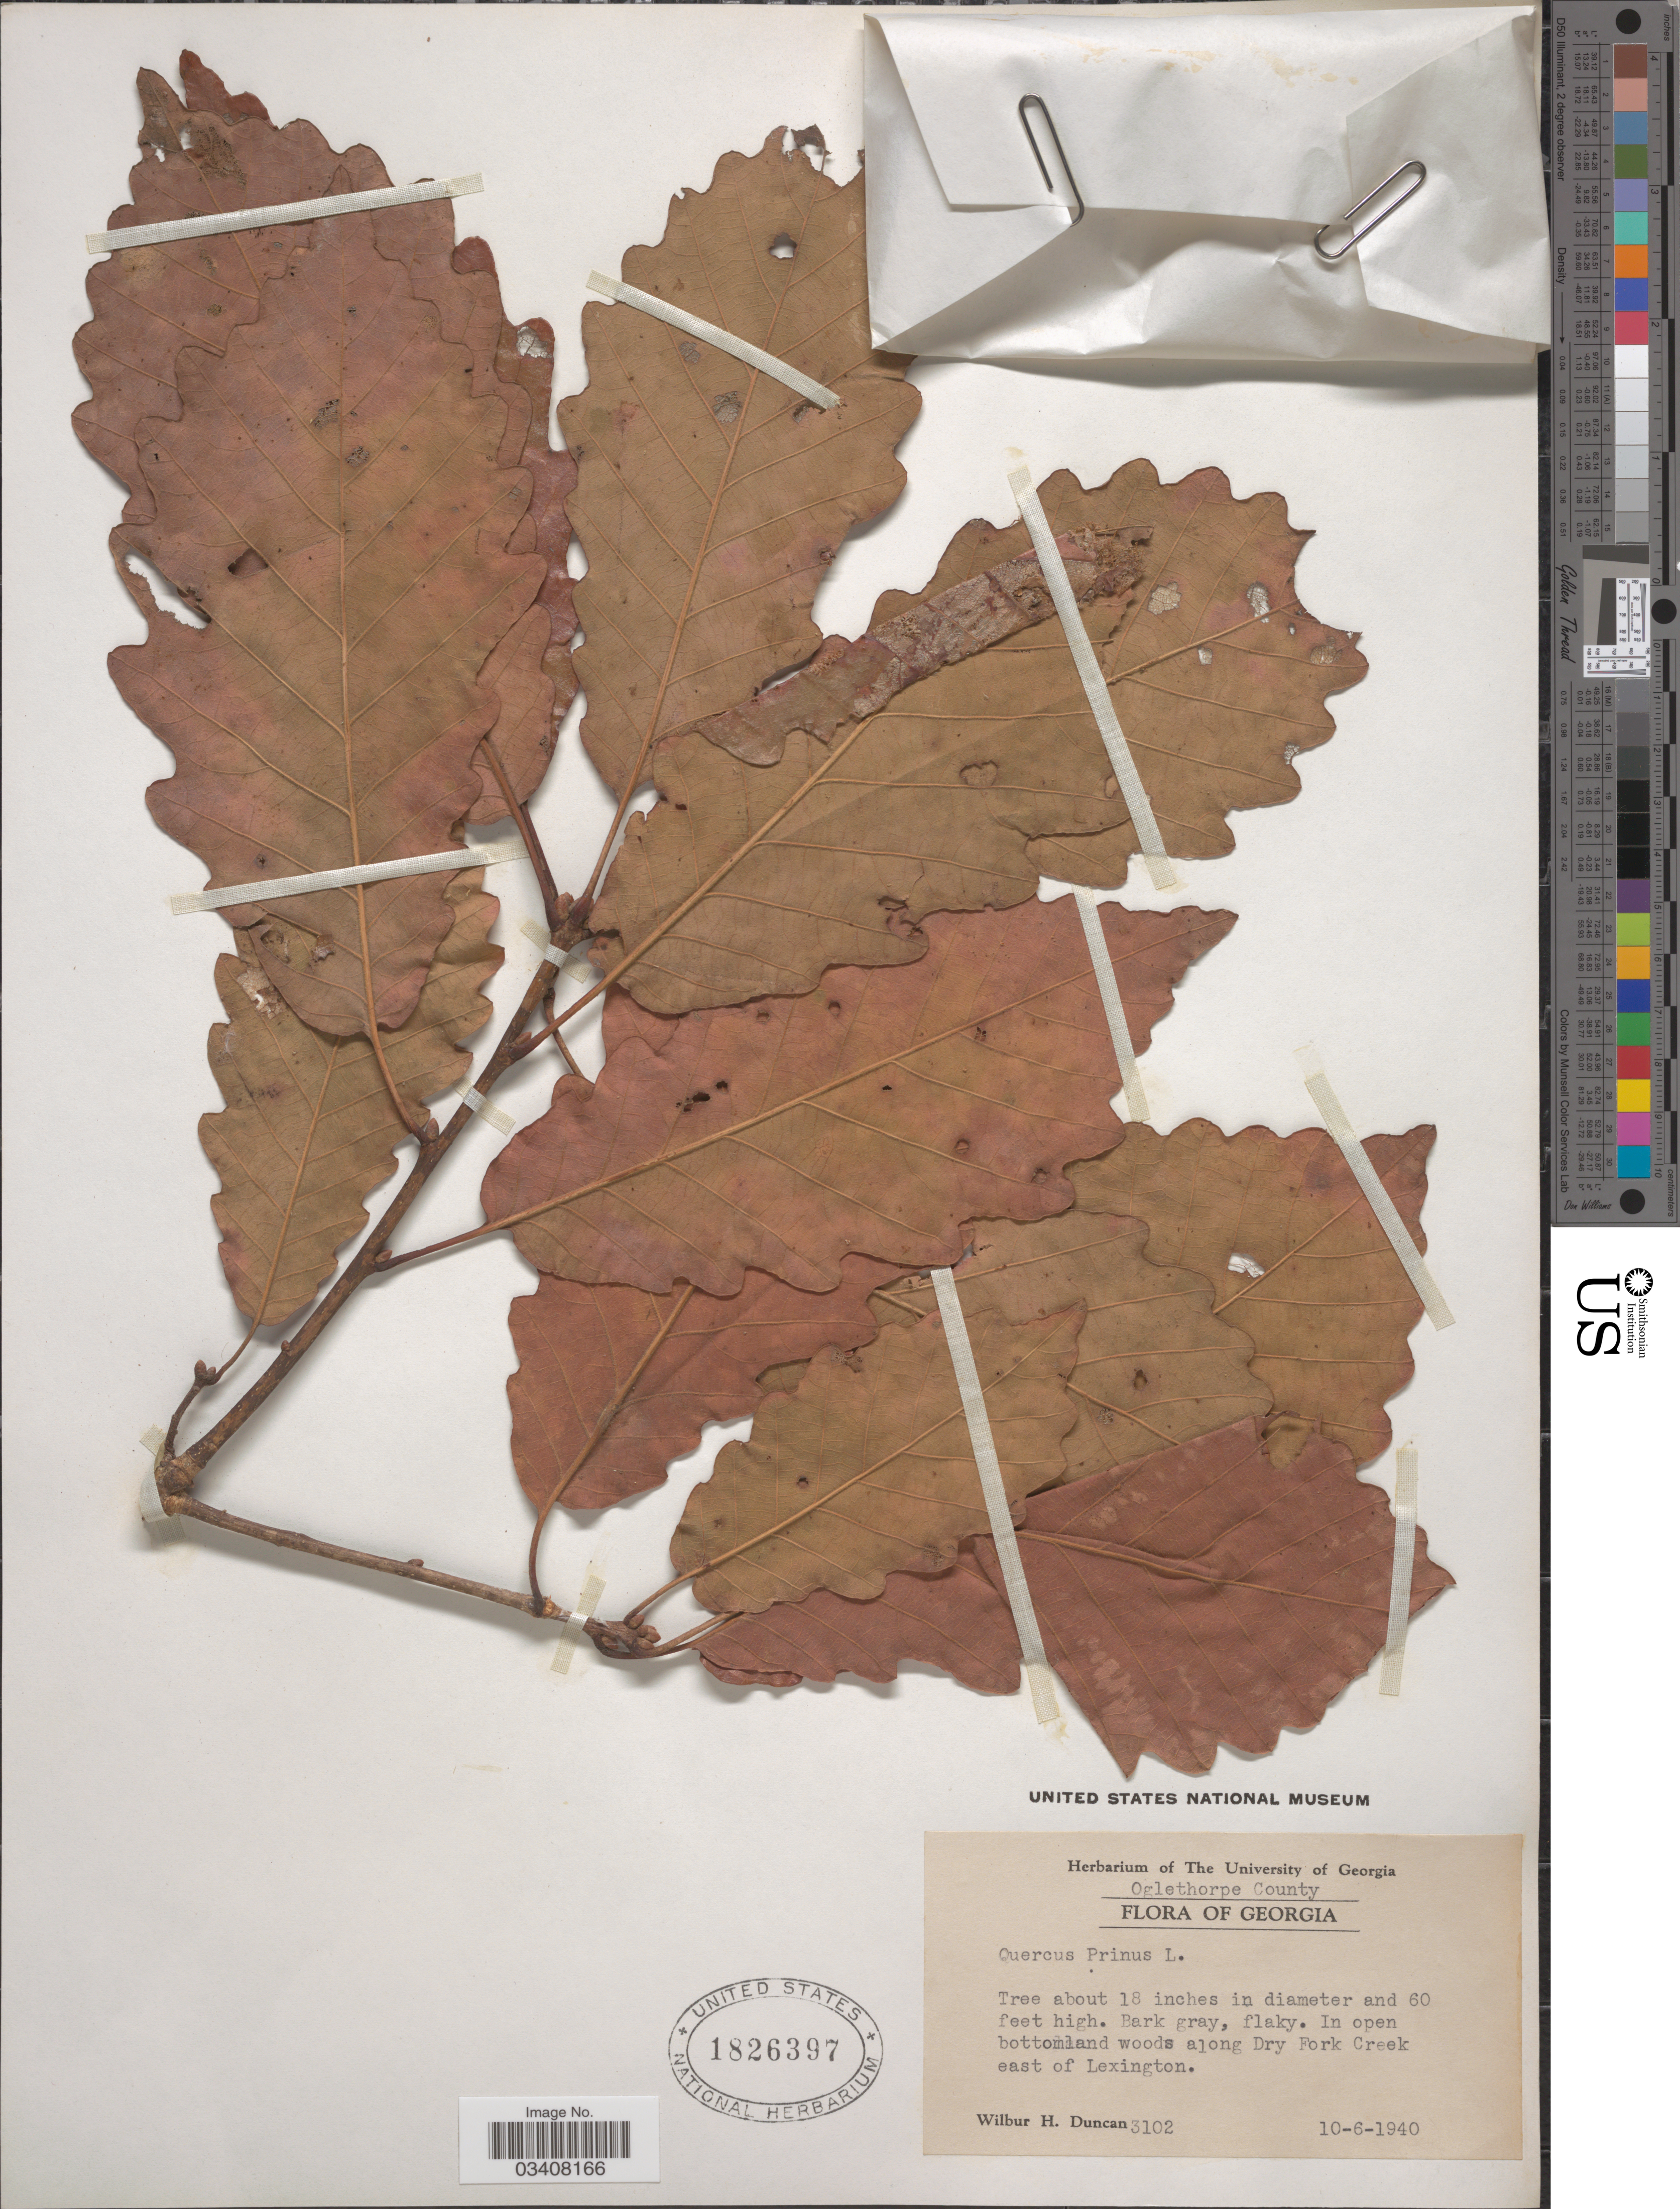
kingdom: Plantae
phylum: Tracheophyta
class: Magnoliopsida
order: Fagales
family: Fagaceae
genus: Quercus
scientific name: Quercus prinus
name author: L.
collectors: W. H. Duncan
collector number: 3102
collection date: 1940-10-06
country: United States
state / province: Georgia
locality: Oglethorpe County. In open bottomland woods along Dry Fork Creek east of Lexington.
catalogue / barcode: US 1826397